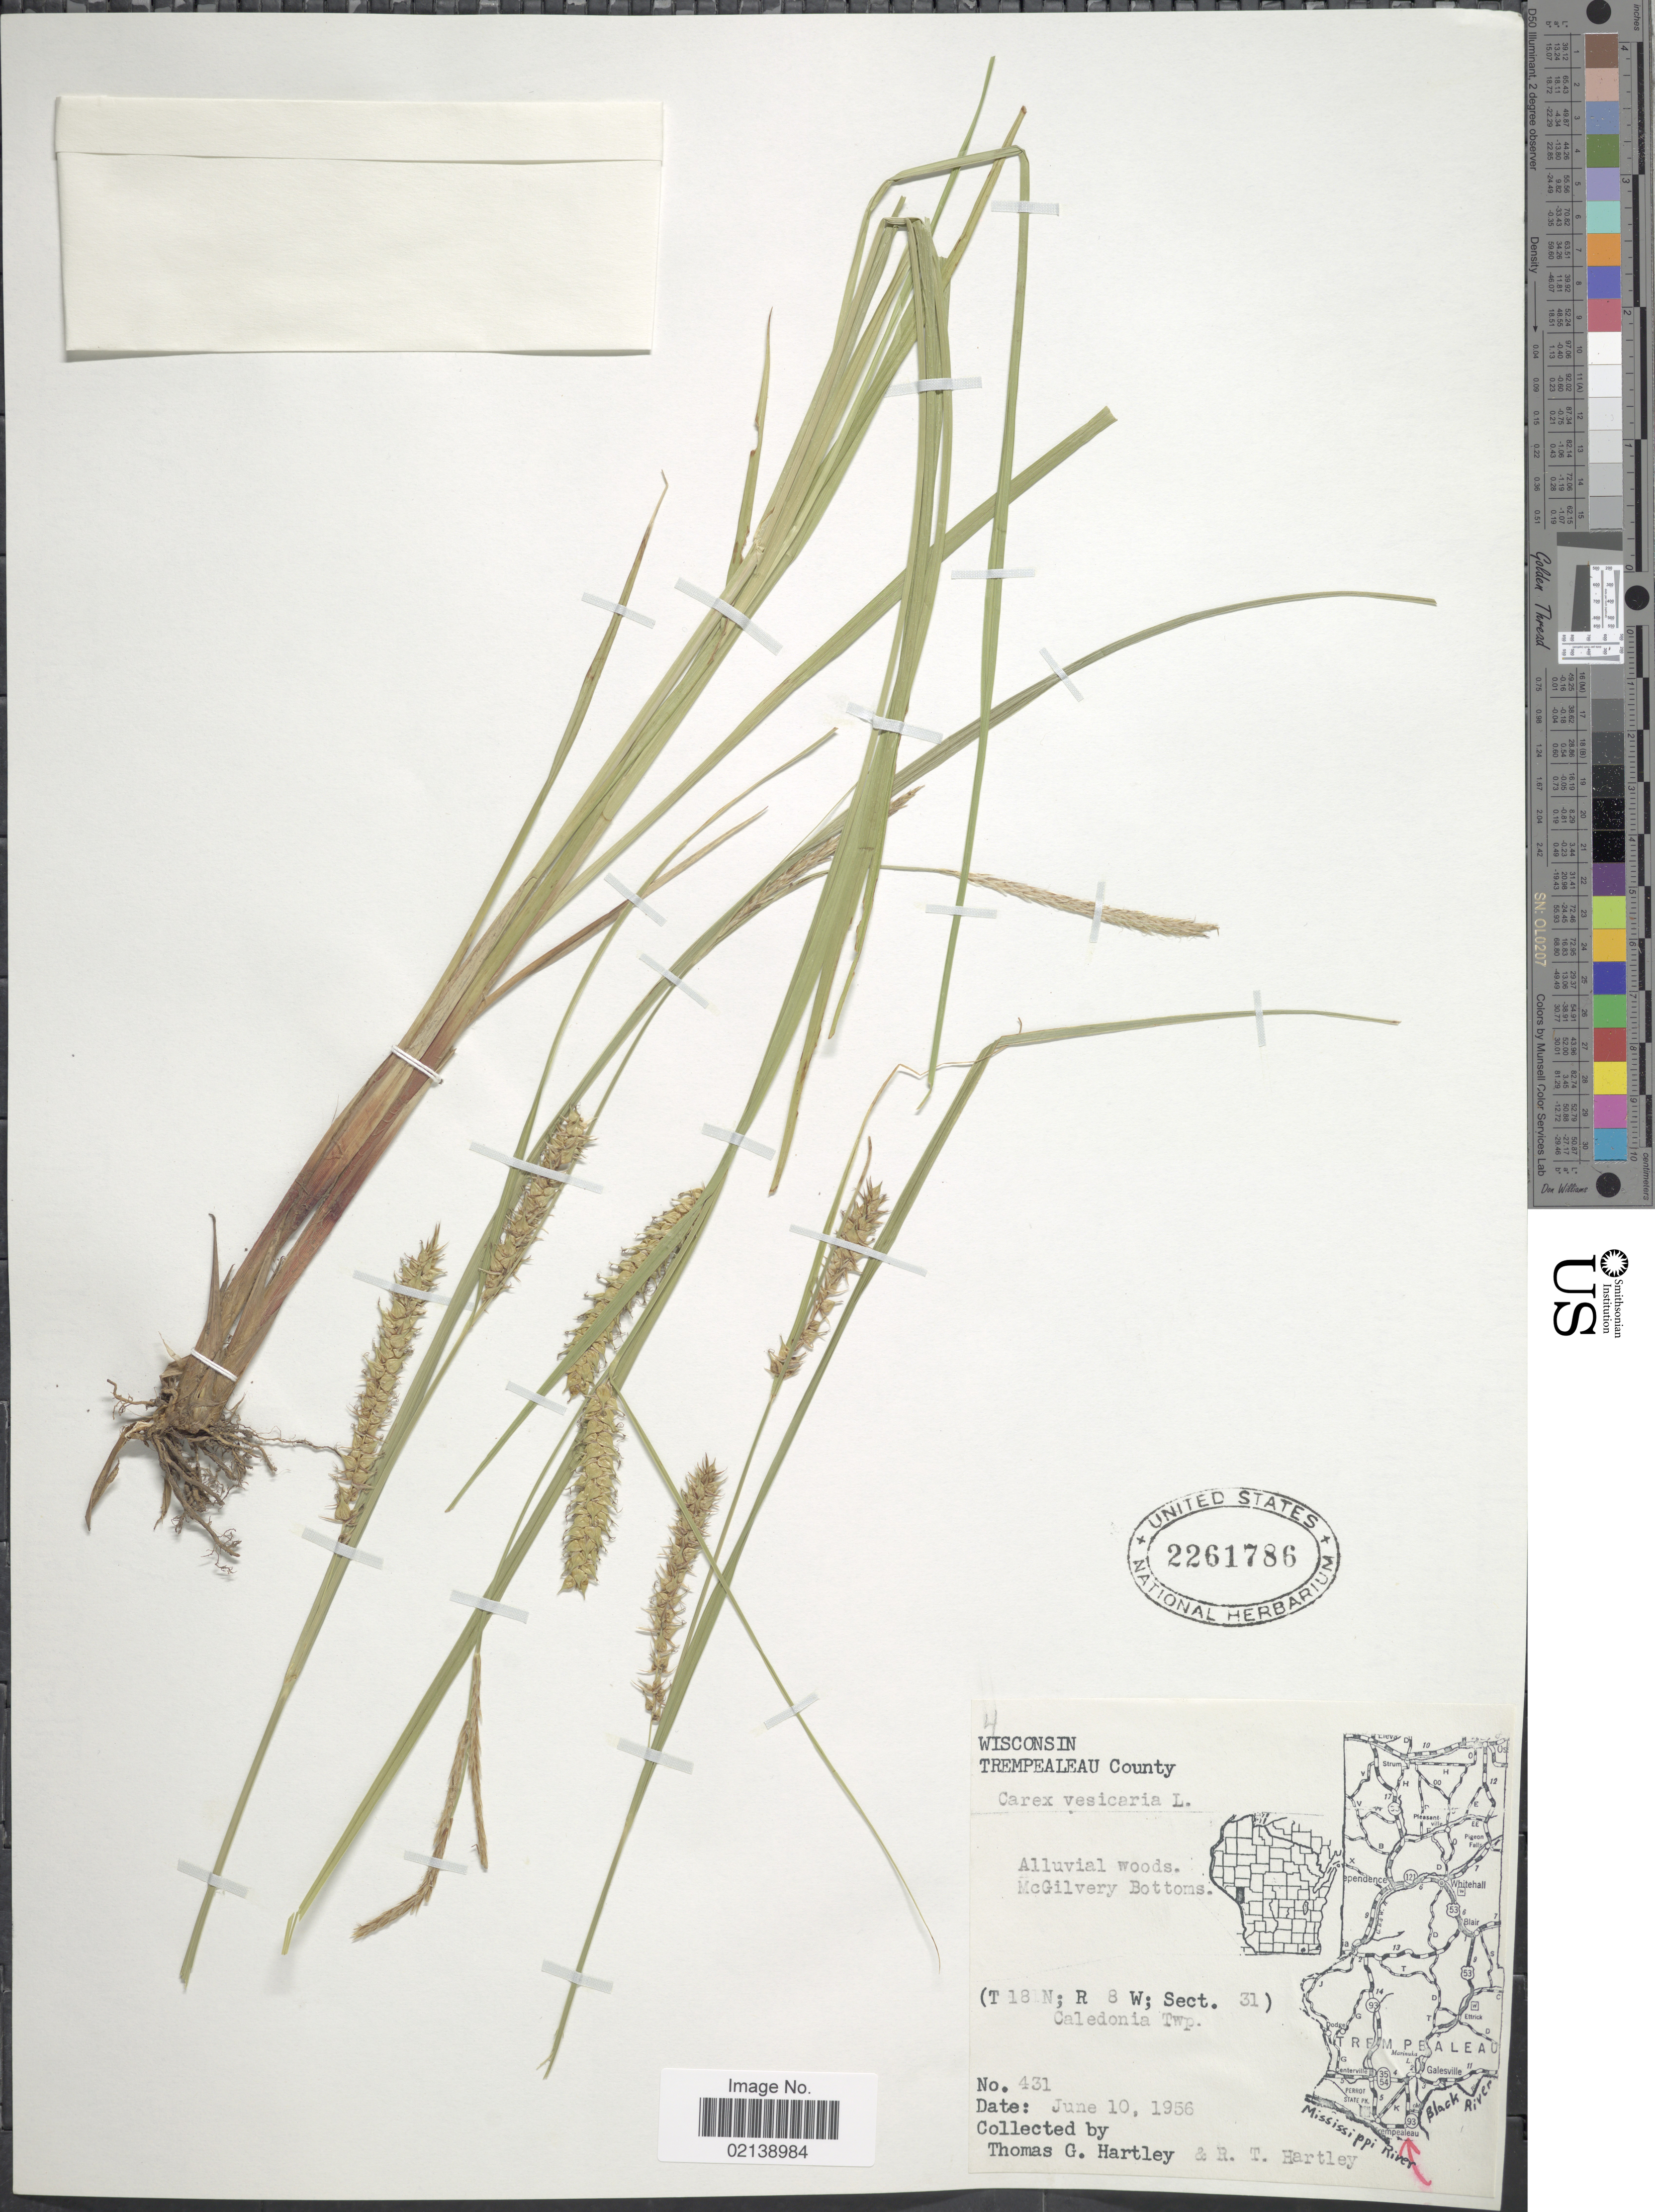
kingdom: Plantae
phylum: Tracheophyta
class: Liliopsida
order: Poales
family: Cyperaceae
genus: Carex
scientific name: Carex vesicaria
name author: L.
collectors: T. G. Hartley & R. T. Hartley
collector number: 431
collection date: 1956-06-10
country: United States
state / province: Wisconsin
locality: Trempealeau County, Alluvial woods. McGilvery Bottoms, (T 18 N; R 8 W; Sect 31) Caledonia Twp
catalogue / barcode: US 2261786